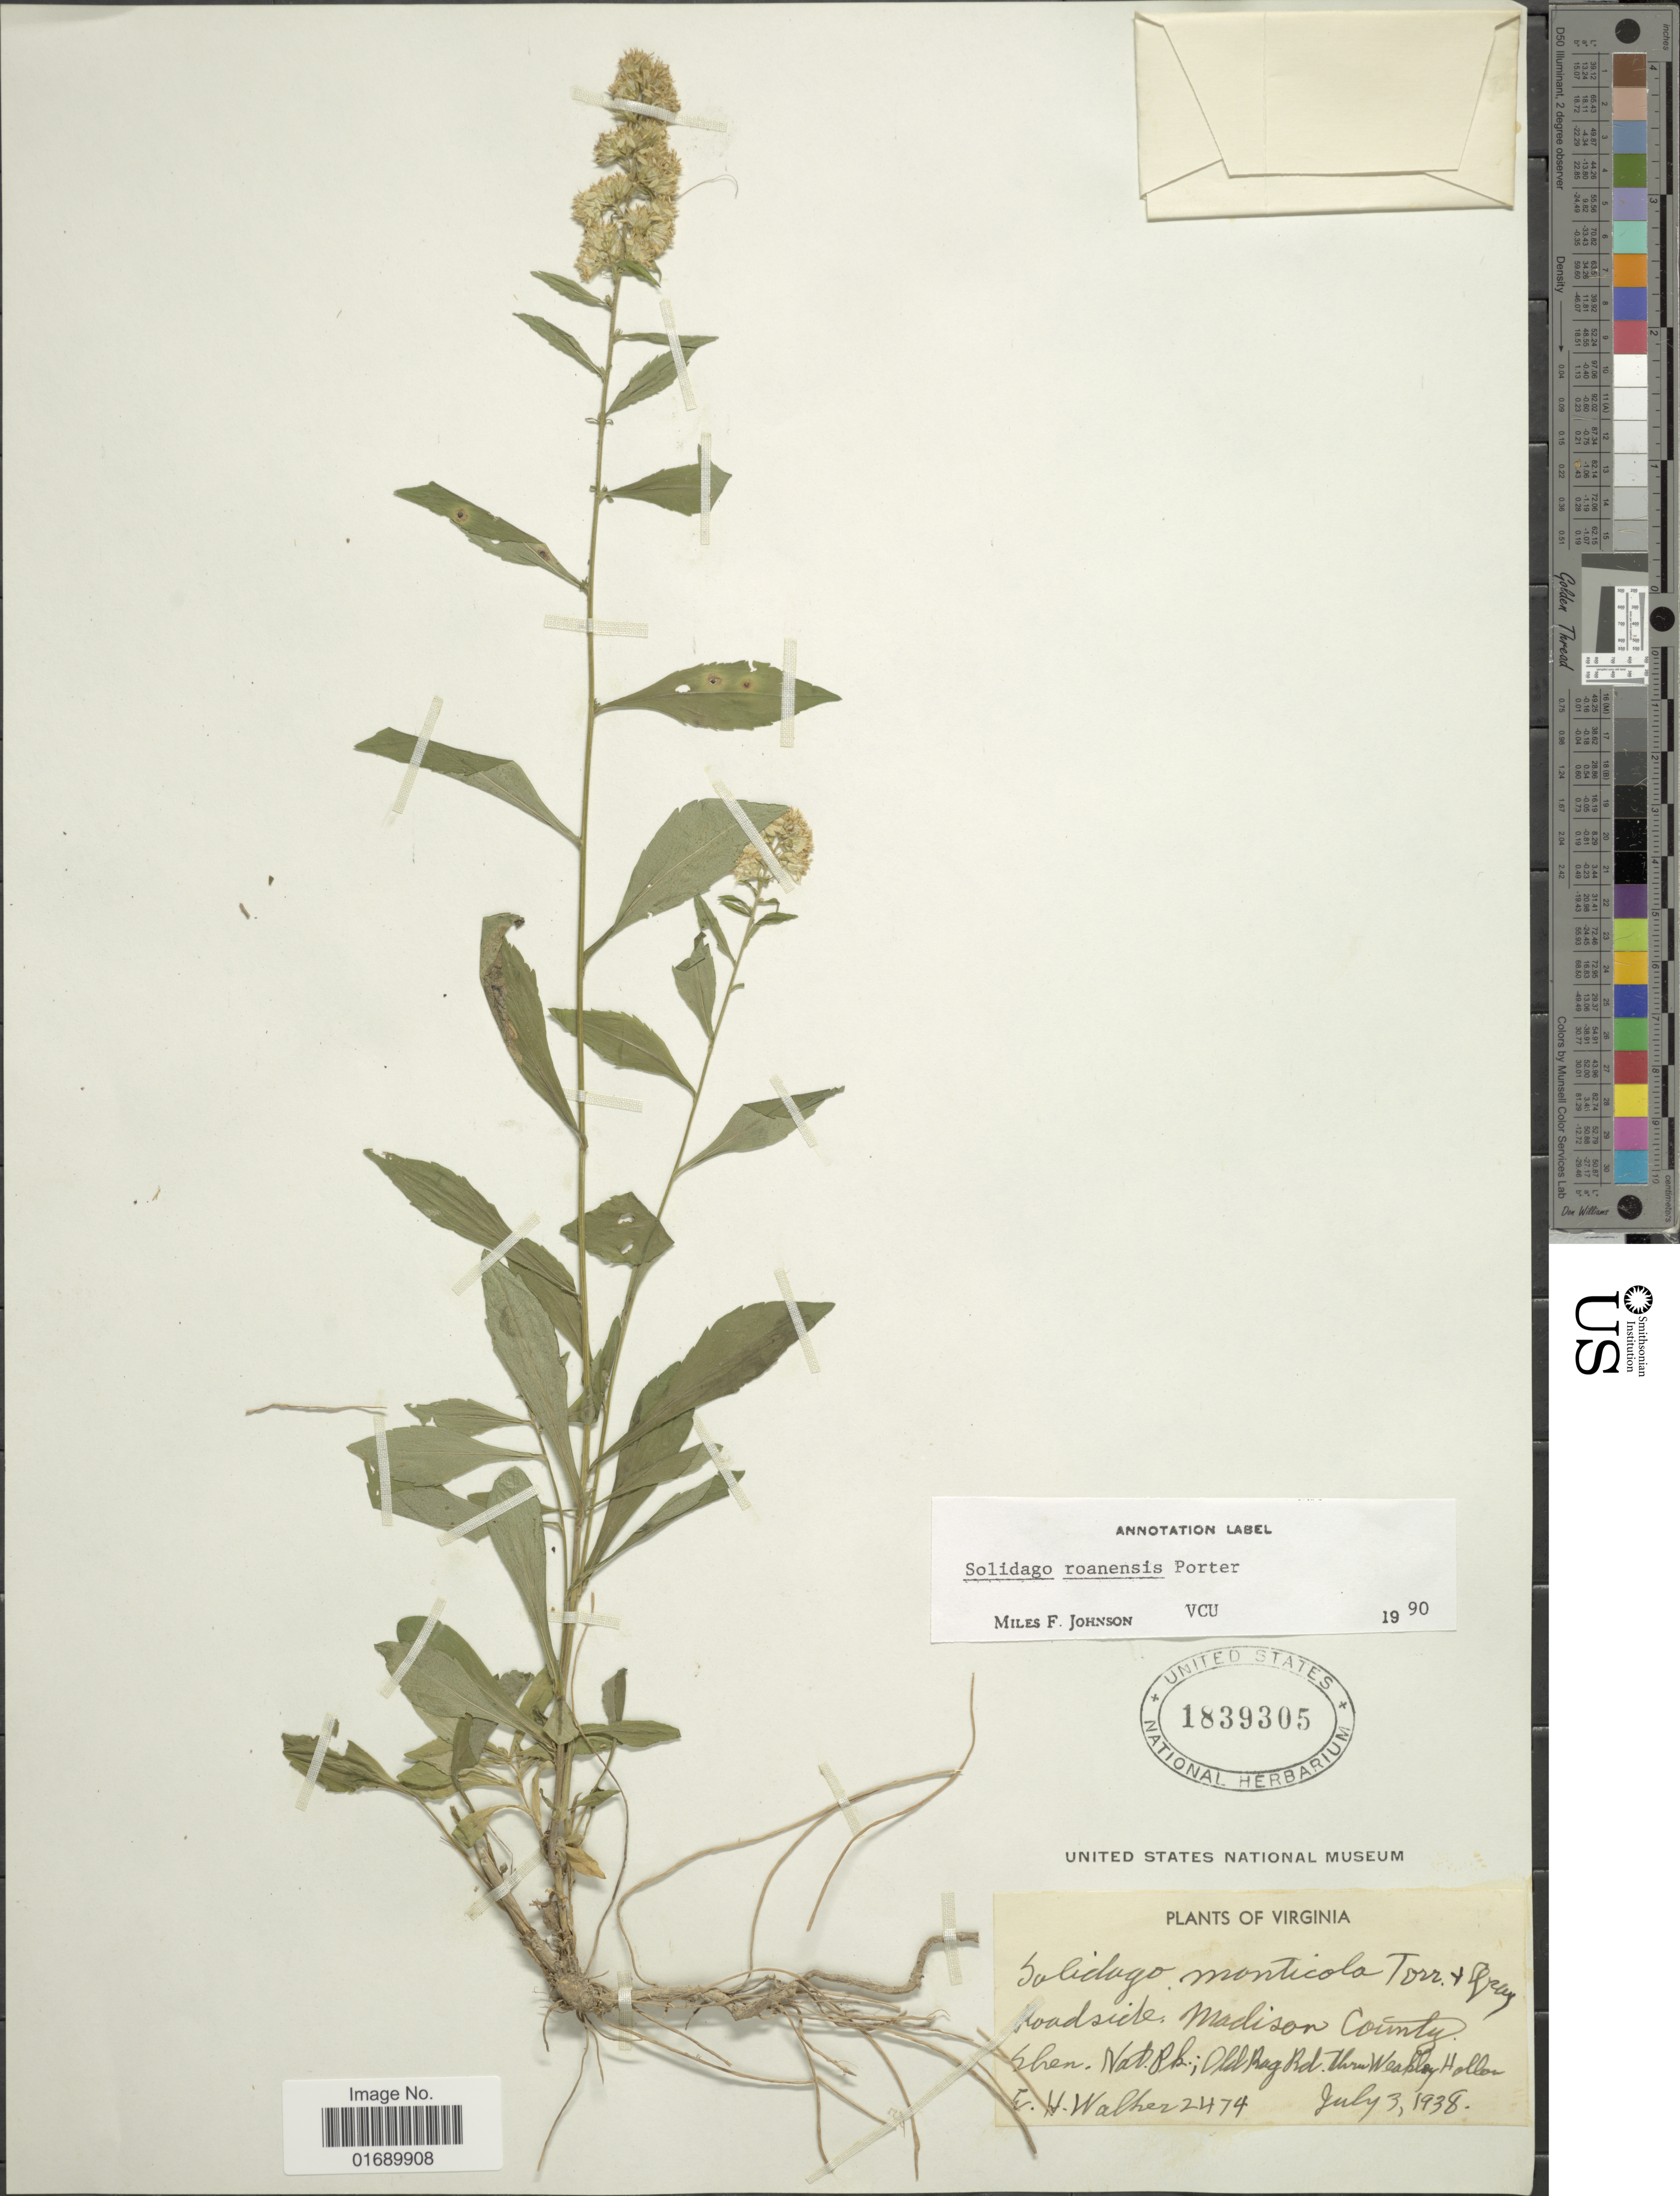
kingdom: Plantae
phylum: Tracheophyta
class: Magnoliopsida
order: Asterales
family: Asteraceae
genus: Solidago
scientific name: Solidago roanensis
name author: Porter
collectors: E. H. Walker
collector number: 2474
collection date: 1938-07-03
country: United States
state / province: Virginia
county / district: Madison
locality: Roadside Madison County, Shen. Nat. Pk.; Old Rag Rd. thru Weakley Hollow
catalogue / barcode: US 1839305